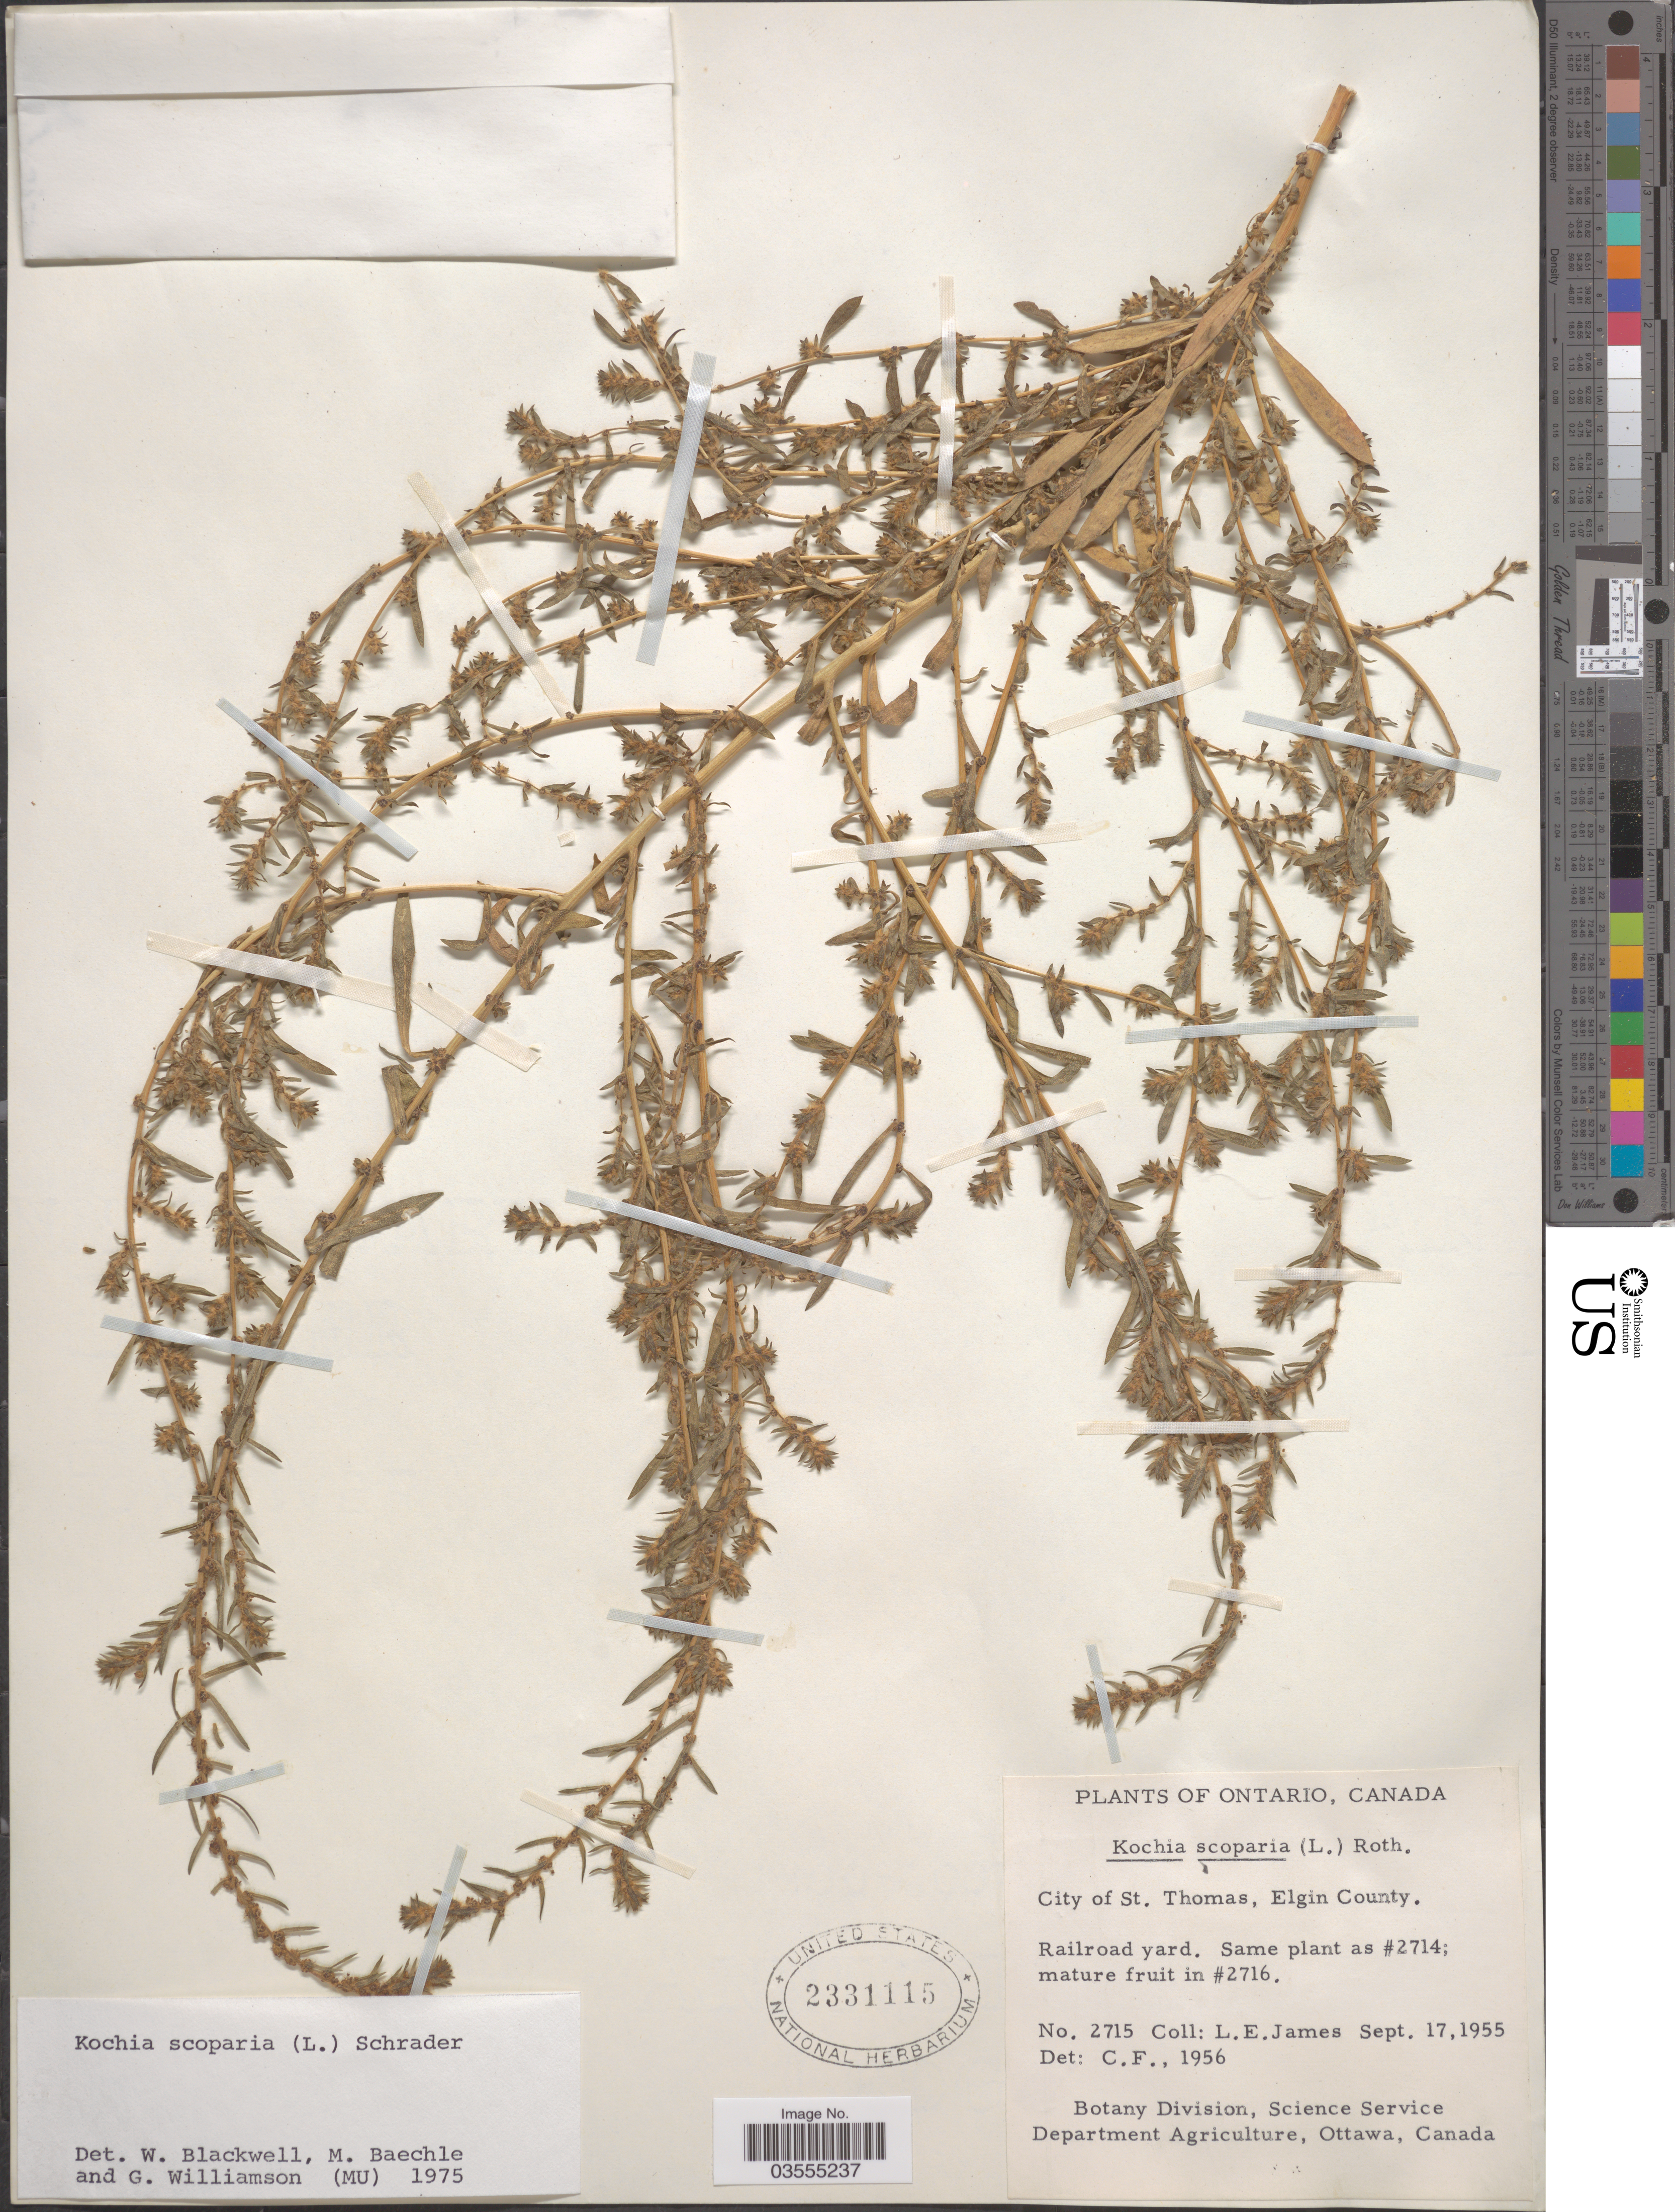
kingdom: Plantae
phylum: Tracheophyta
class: Magnoliopsida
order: Caryophyllales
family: Amaranthaceae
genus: Bassia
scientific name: Bassia scoparia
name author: (L.) Voss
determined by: U.S. National Herbarium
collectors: L. E. James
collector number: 2715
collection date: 1955-09-17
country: Canada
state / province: Ontario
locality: City of St. Thomas, Elgin County. Railroad yard.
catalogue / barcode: US 2331115